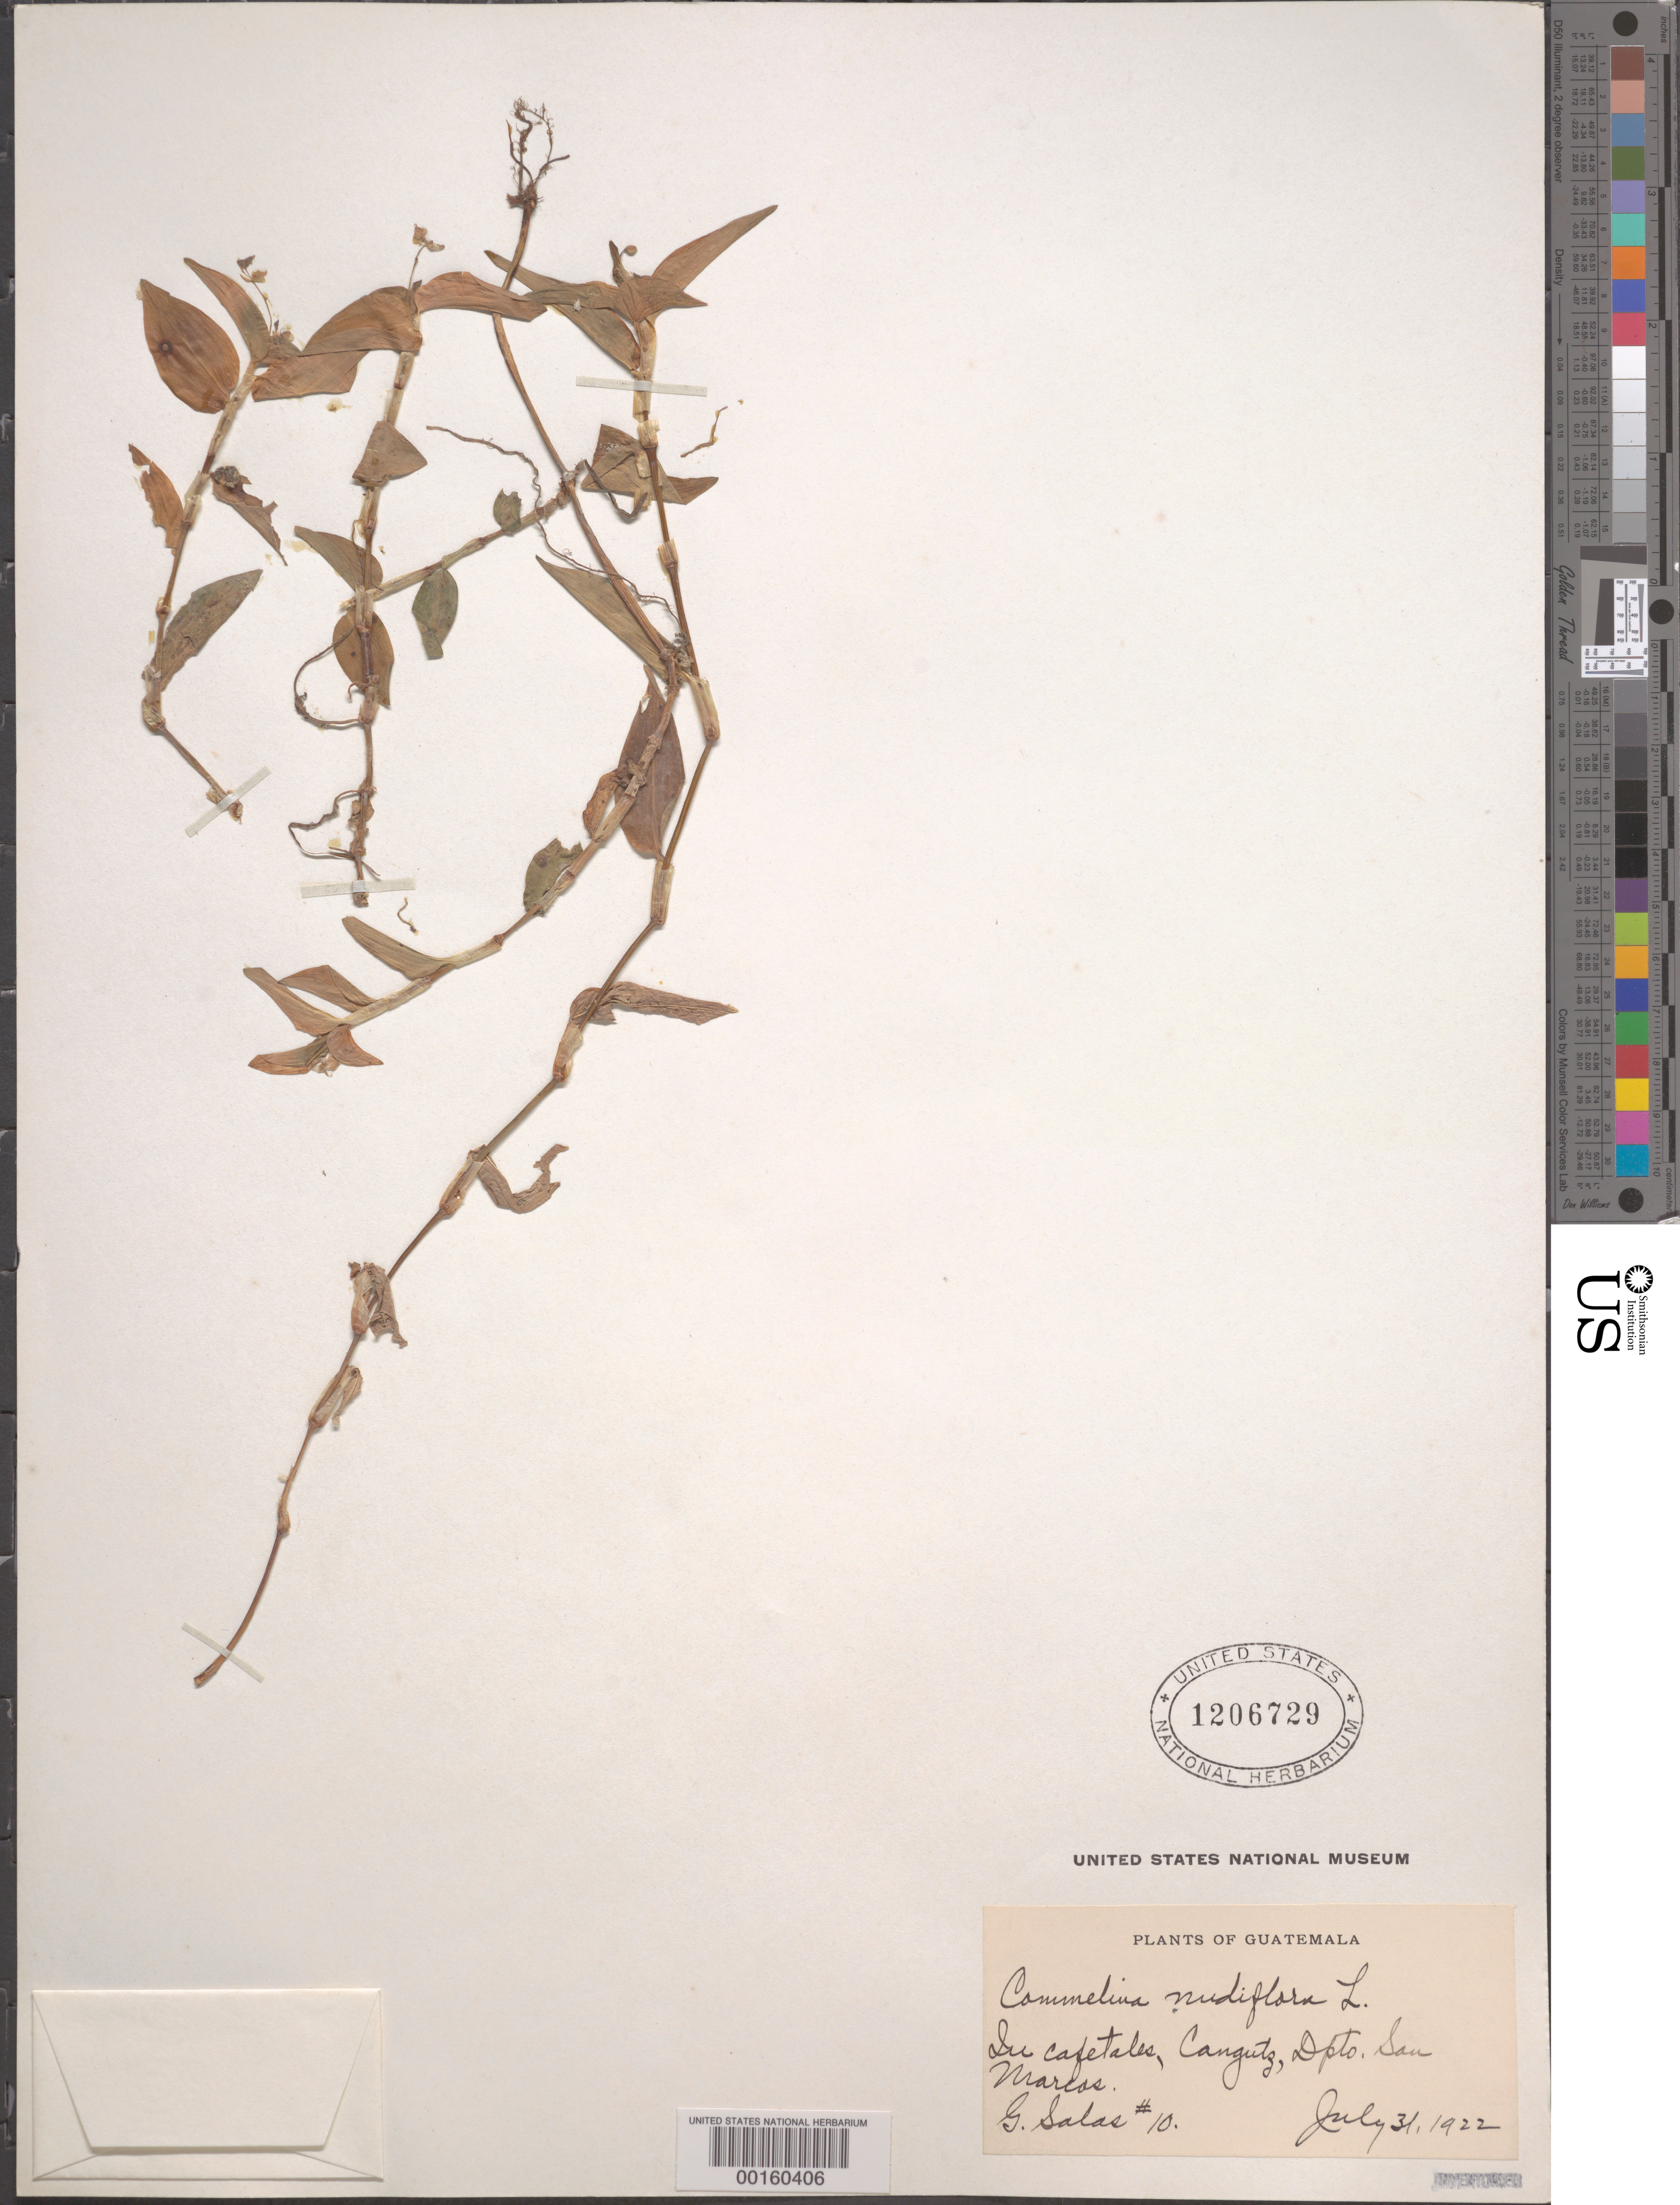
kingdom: Plantae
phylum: Tracheophyta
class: Liliopsida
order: Commelinales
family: Commelinaceae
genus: Commelina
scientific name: Commelina diffusa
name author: Burm. f.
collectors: G. Salas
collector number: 10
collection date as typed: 31 Jul 1922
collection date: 1922-07-31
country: Guatemala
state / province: San Marcos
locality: Cafetales; Cangutz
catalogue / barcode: US 1206729